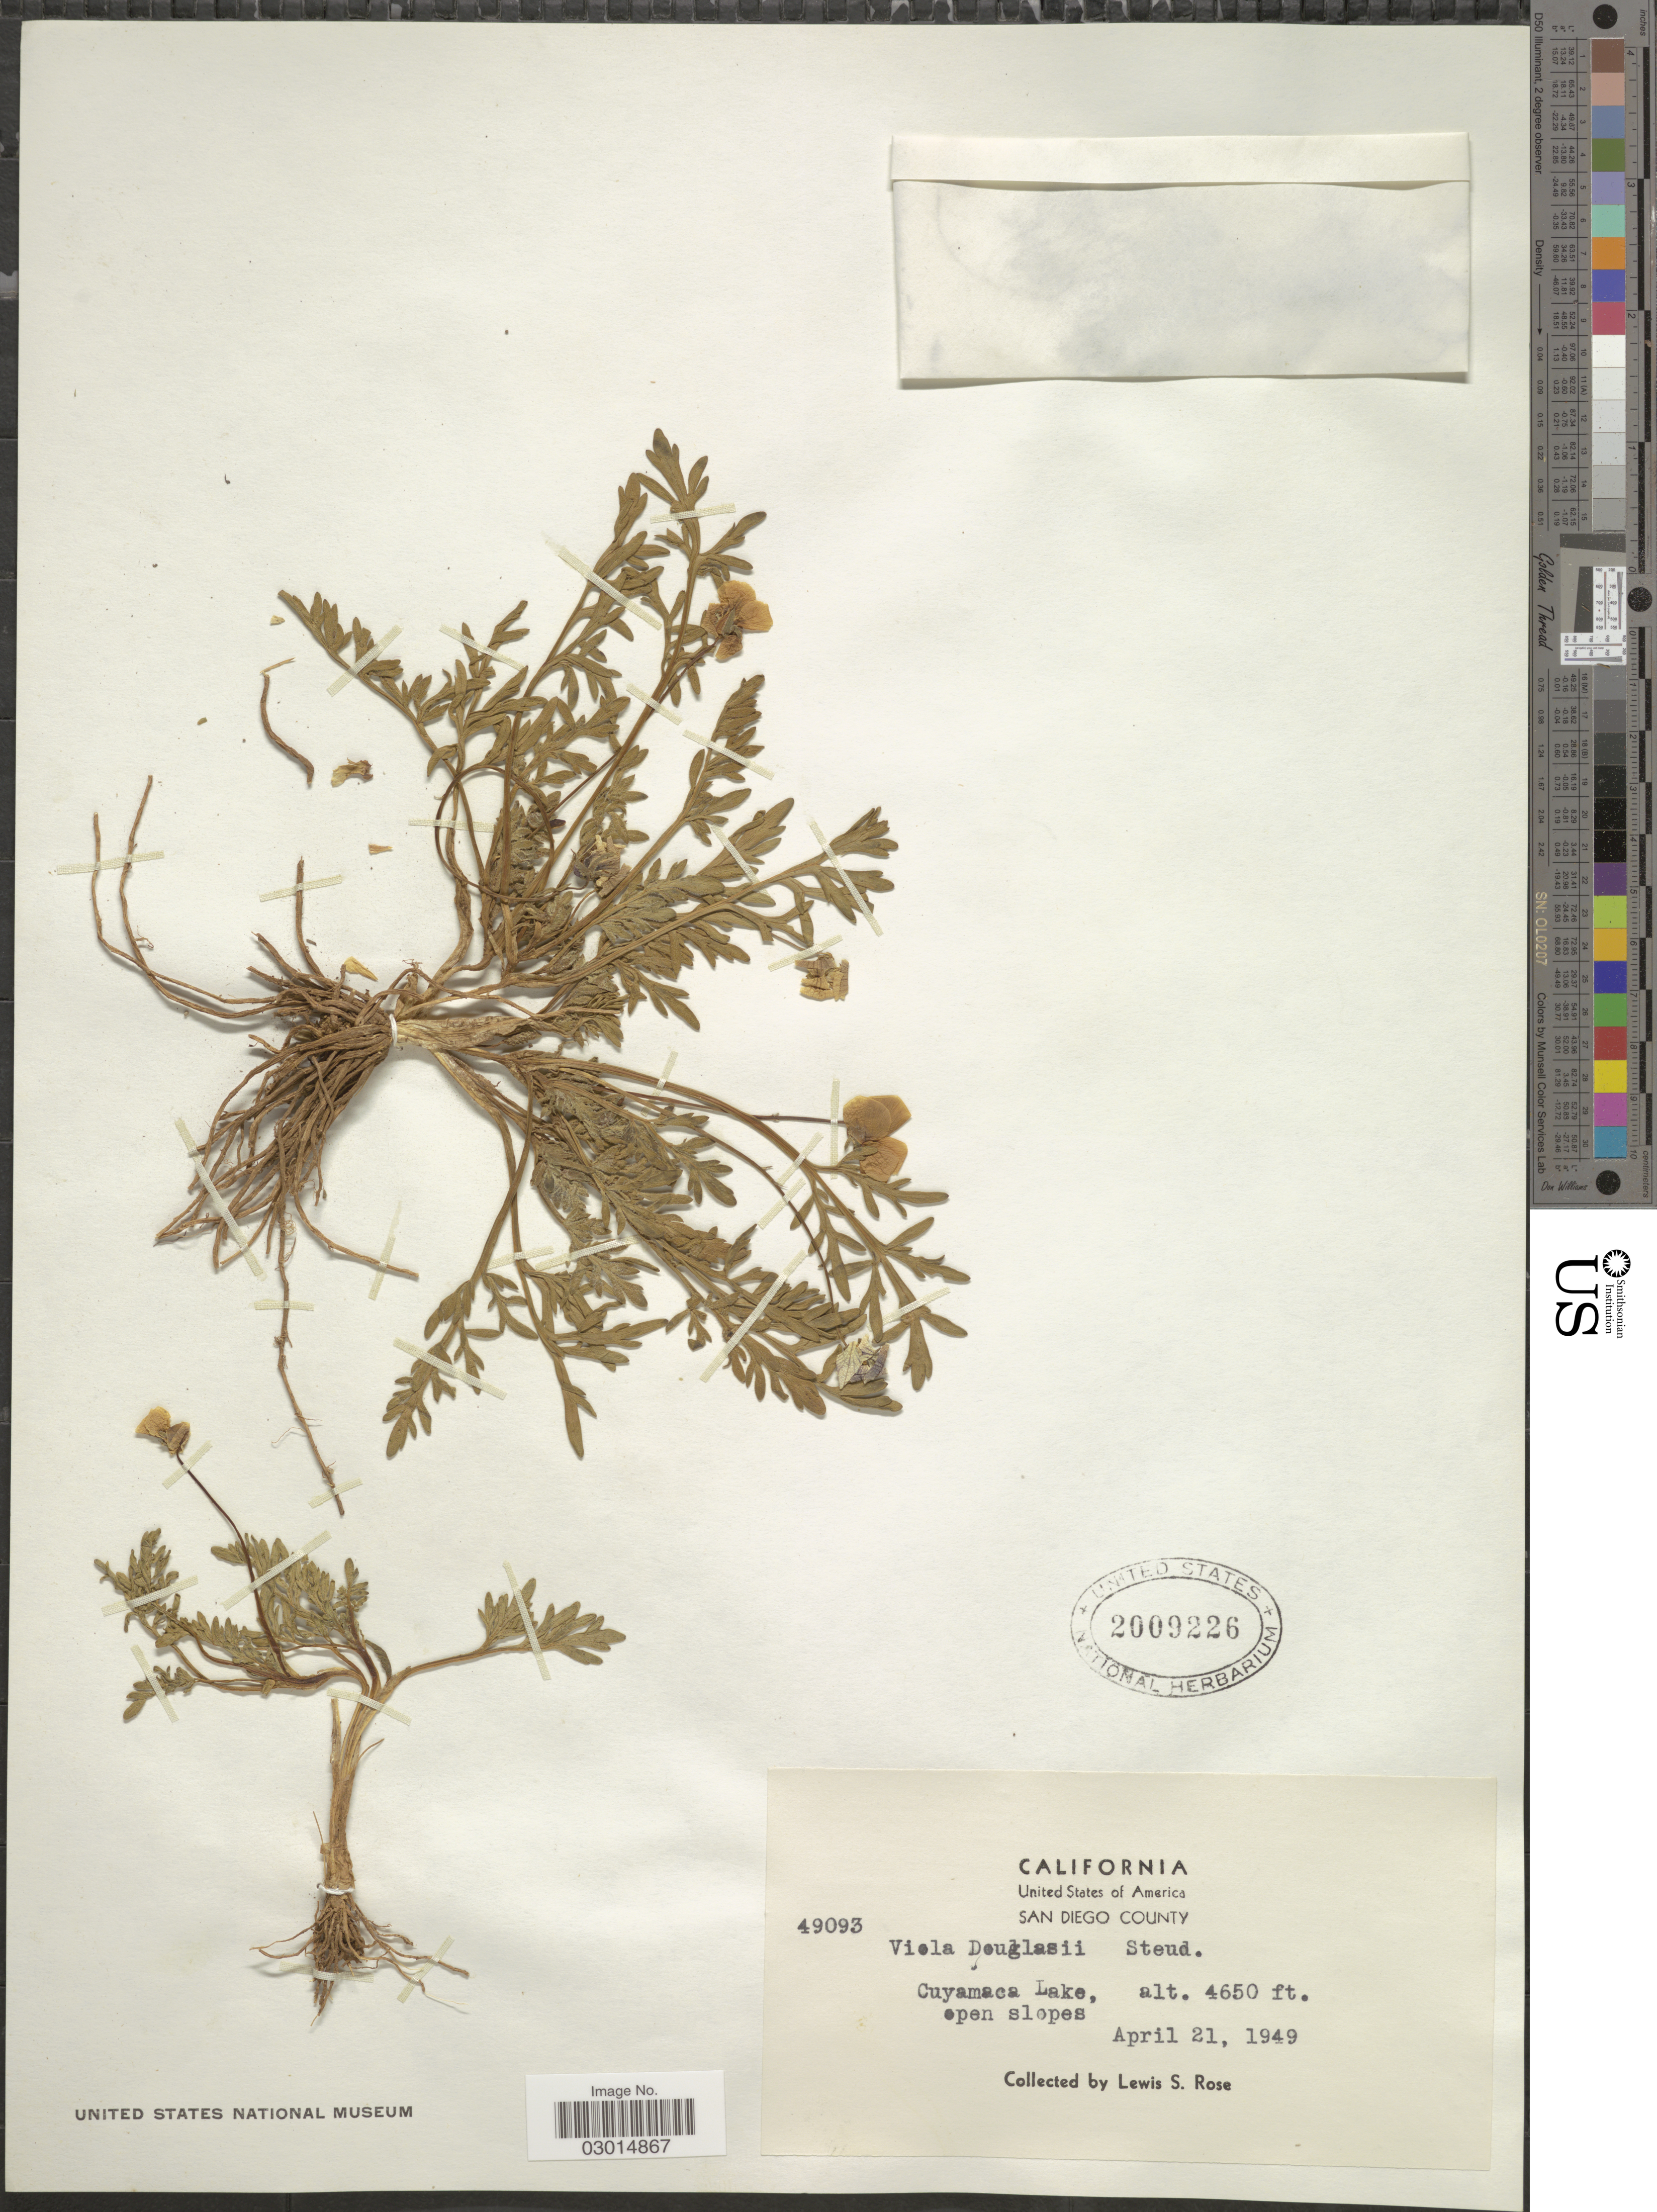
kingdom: Plantae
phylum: Tracheophyta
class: Magnoliopsida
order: Malpighiales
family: Violaceae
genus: Viola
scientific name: Viola douglasii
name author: Steud.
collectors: L. S. Rose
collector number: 49093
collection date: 1949-04-21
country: United States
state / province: California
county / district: San Diego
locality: San Diego County. Cuyamaca Lake, open slopes.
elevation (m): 1417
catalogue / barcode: US 2009226